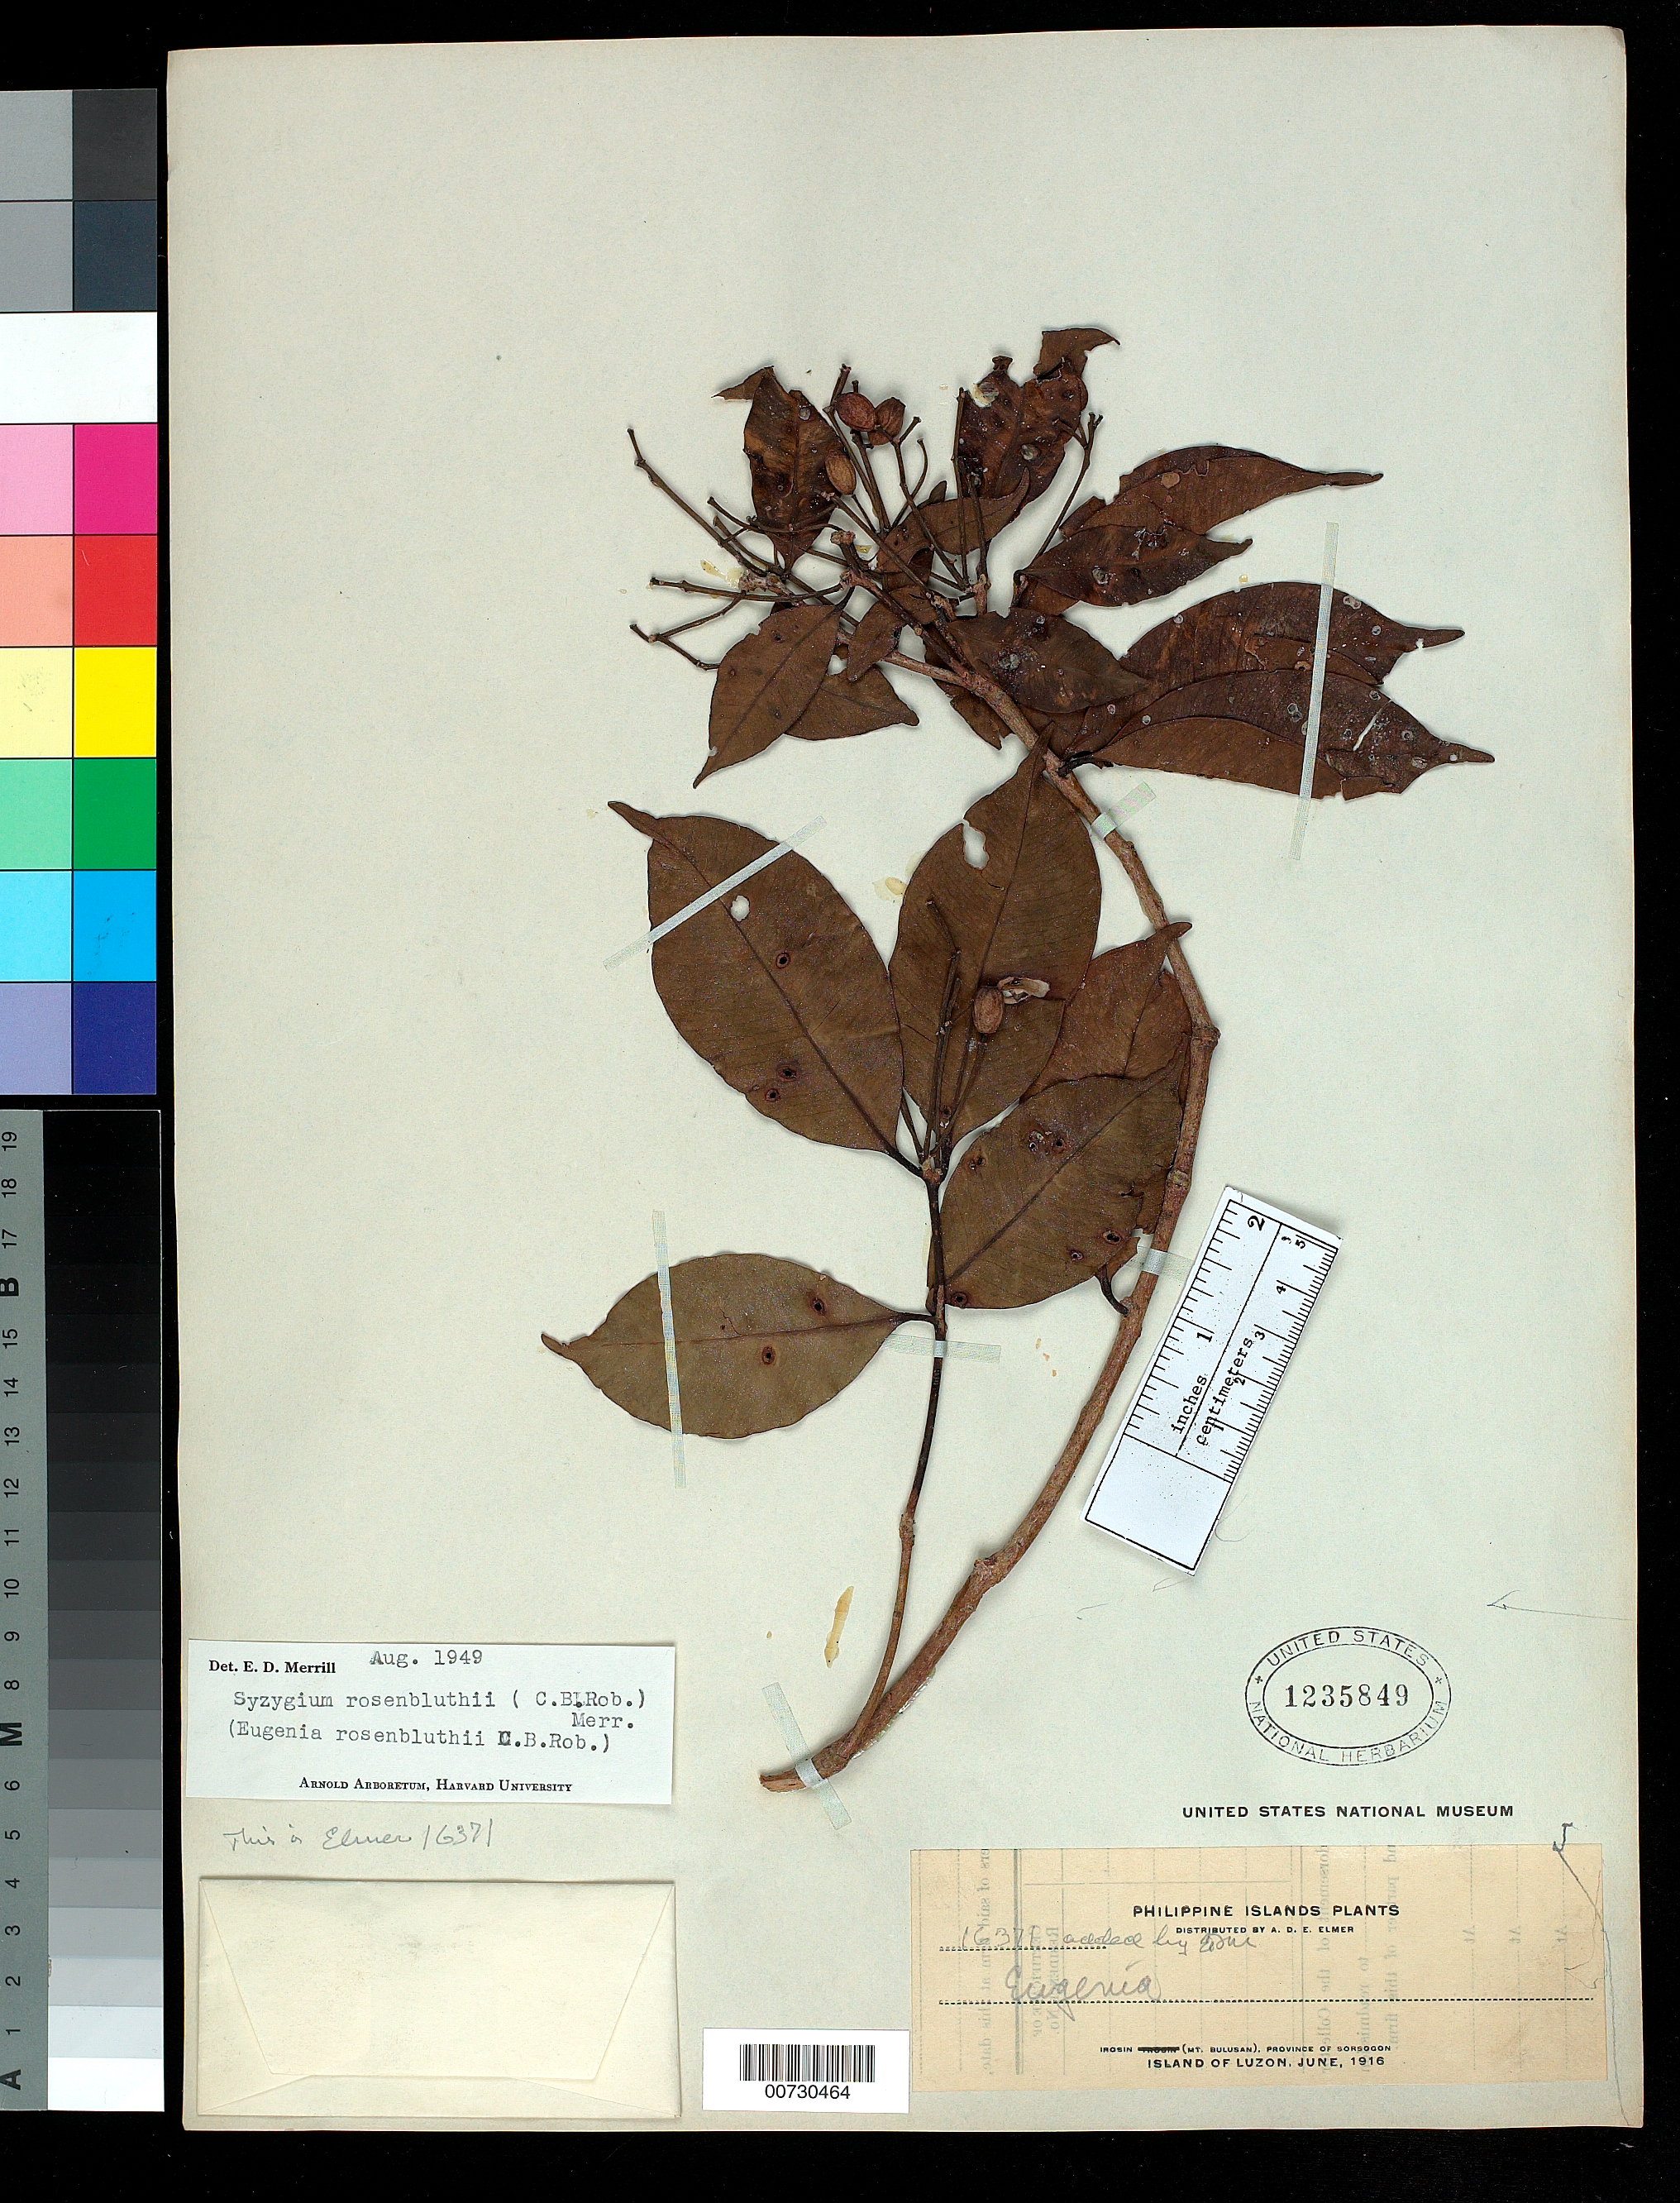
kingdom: Plantae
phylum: Tracheophyta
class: Magnoliopsida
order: Myrtales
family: Myrtaceae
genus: Syzygium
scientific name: Syzygium rosenbluthii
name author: (C.B. Rob.) Merr.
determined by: Merrill, Elmer D.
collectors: A. D. E. Elmer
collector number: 16371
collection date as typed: Jun 1916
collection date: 1916-06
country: Philippines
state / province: Bicol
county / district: Sorsogon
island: Luzon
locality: Irosin, Mt. Bulusan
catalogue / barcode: US 1235849